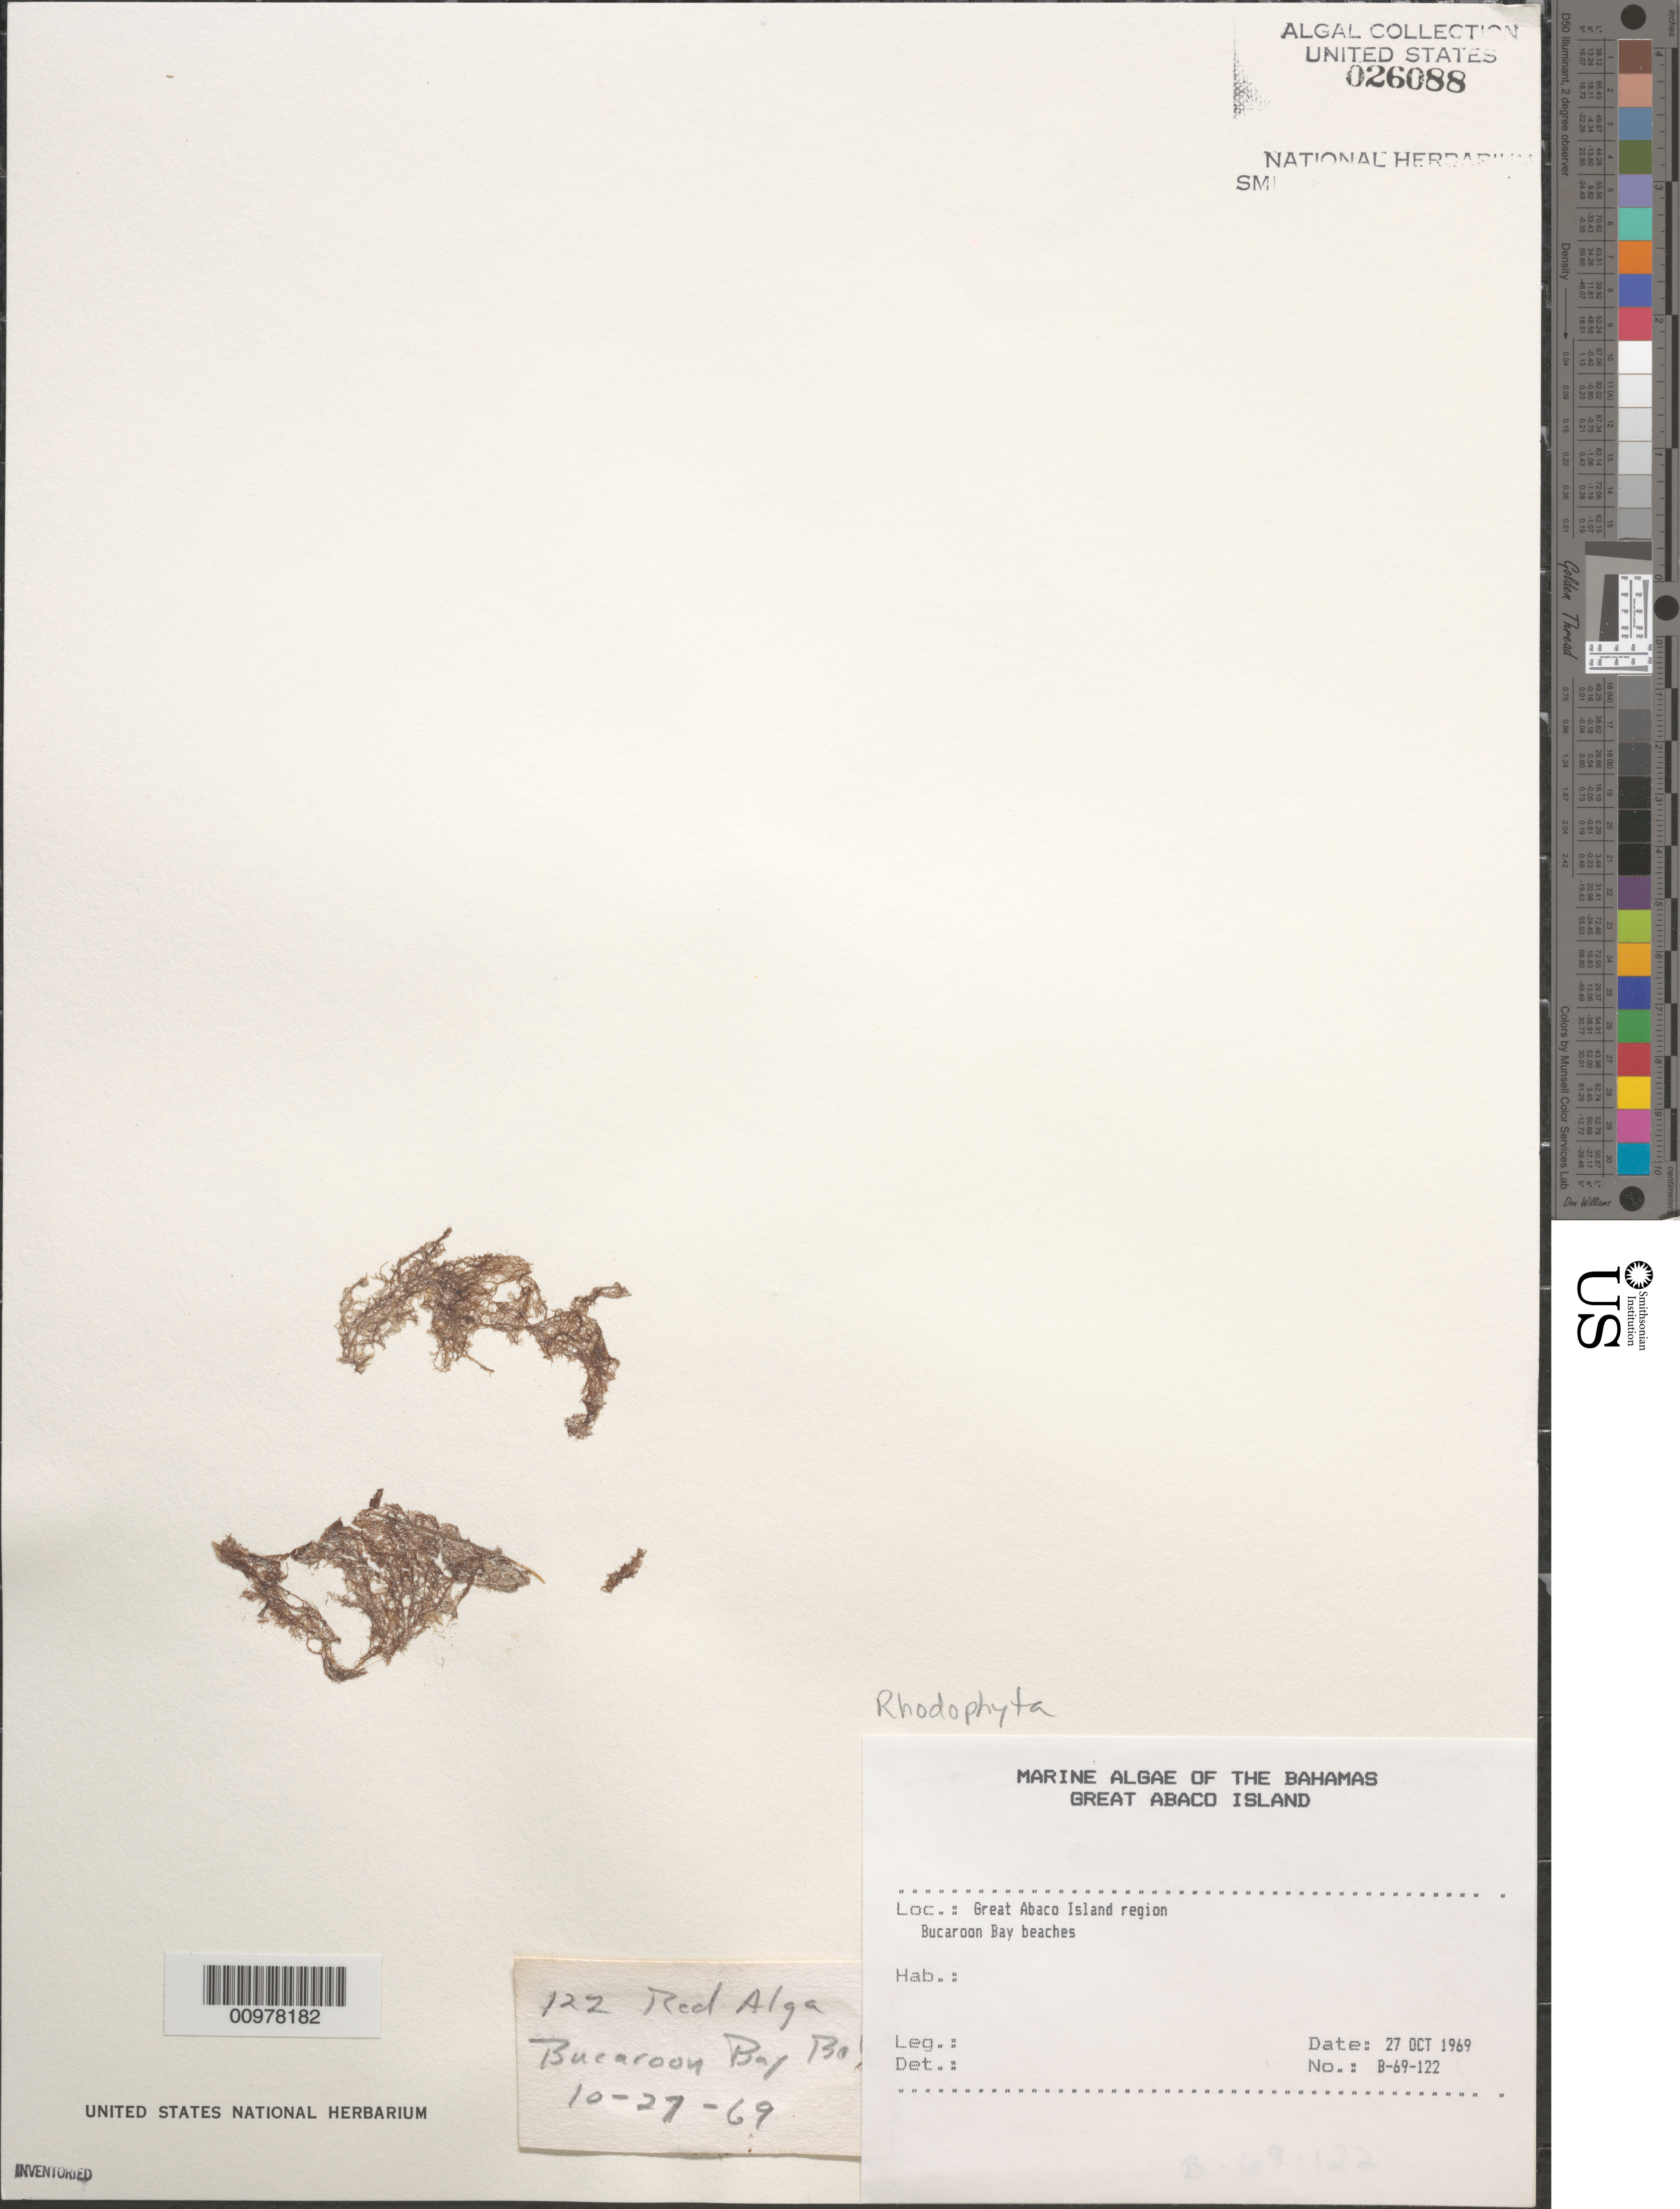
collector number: B-69-122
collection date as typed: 27 Oct 1969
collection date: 1969-10-27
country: Bahamas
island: Great Abaco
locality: Buckaroon Bay beaches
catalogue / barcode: US 26088